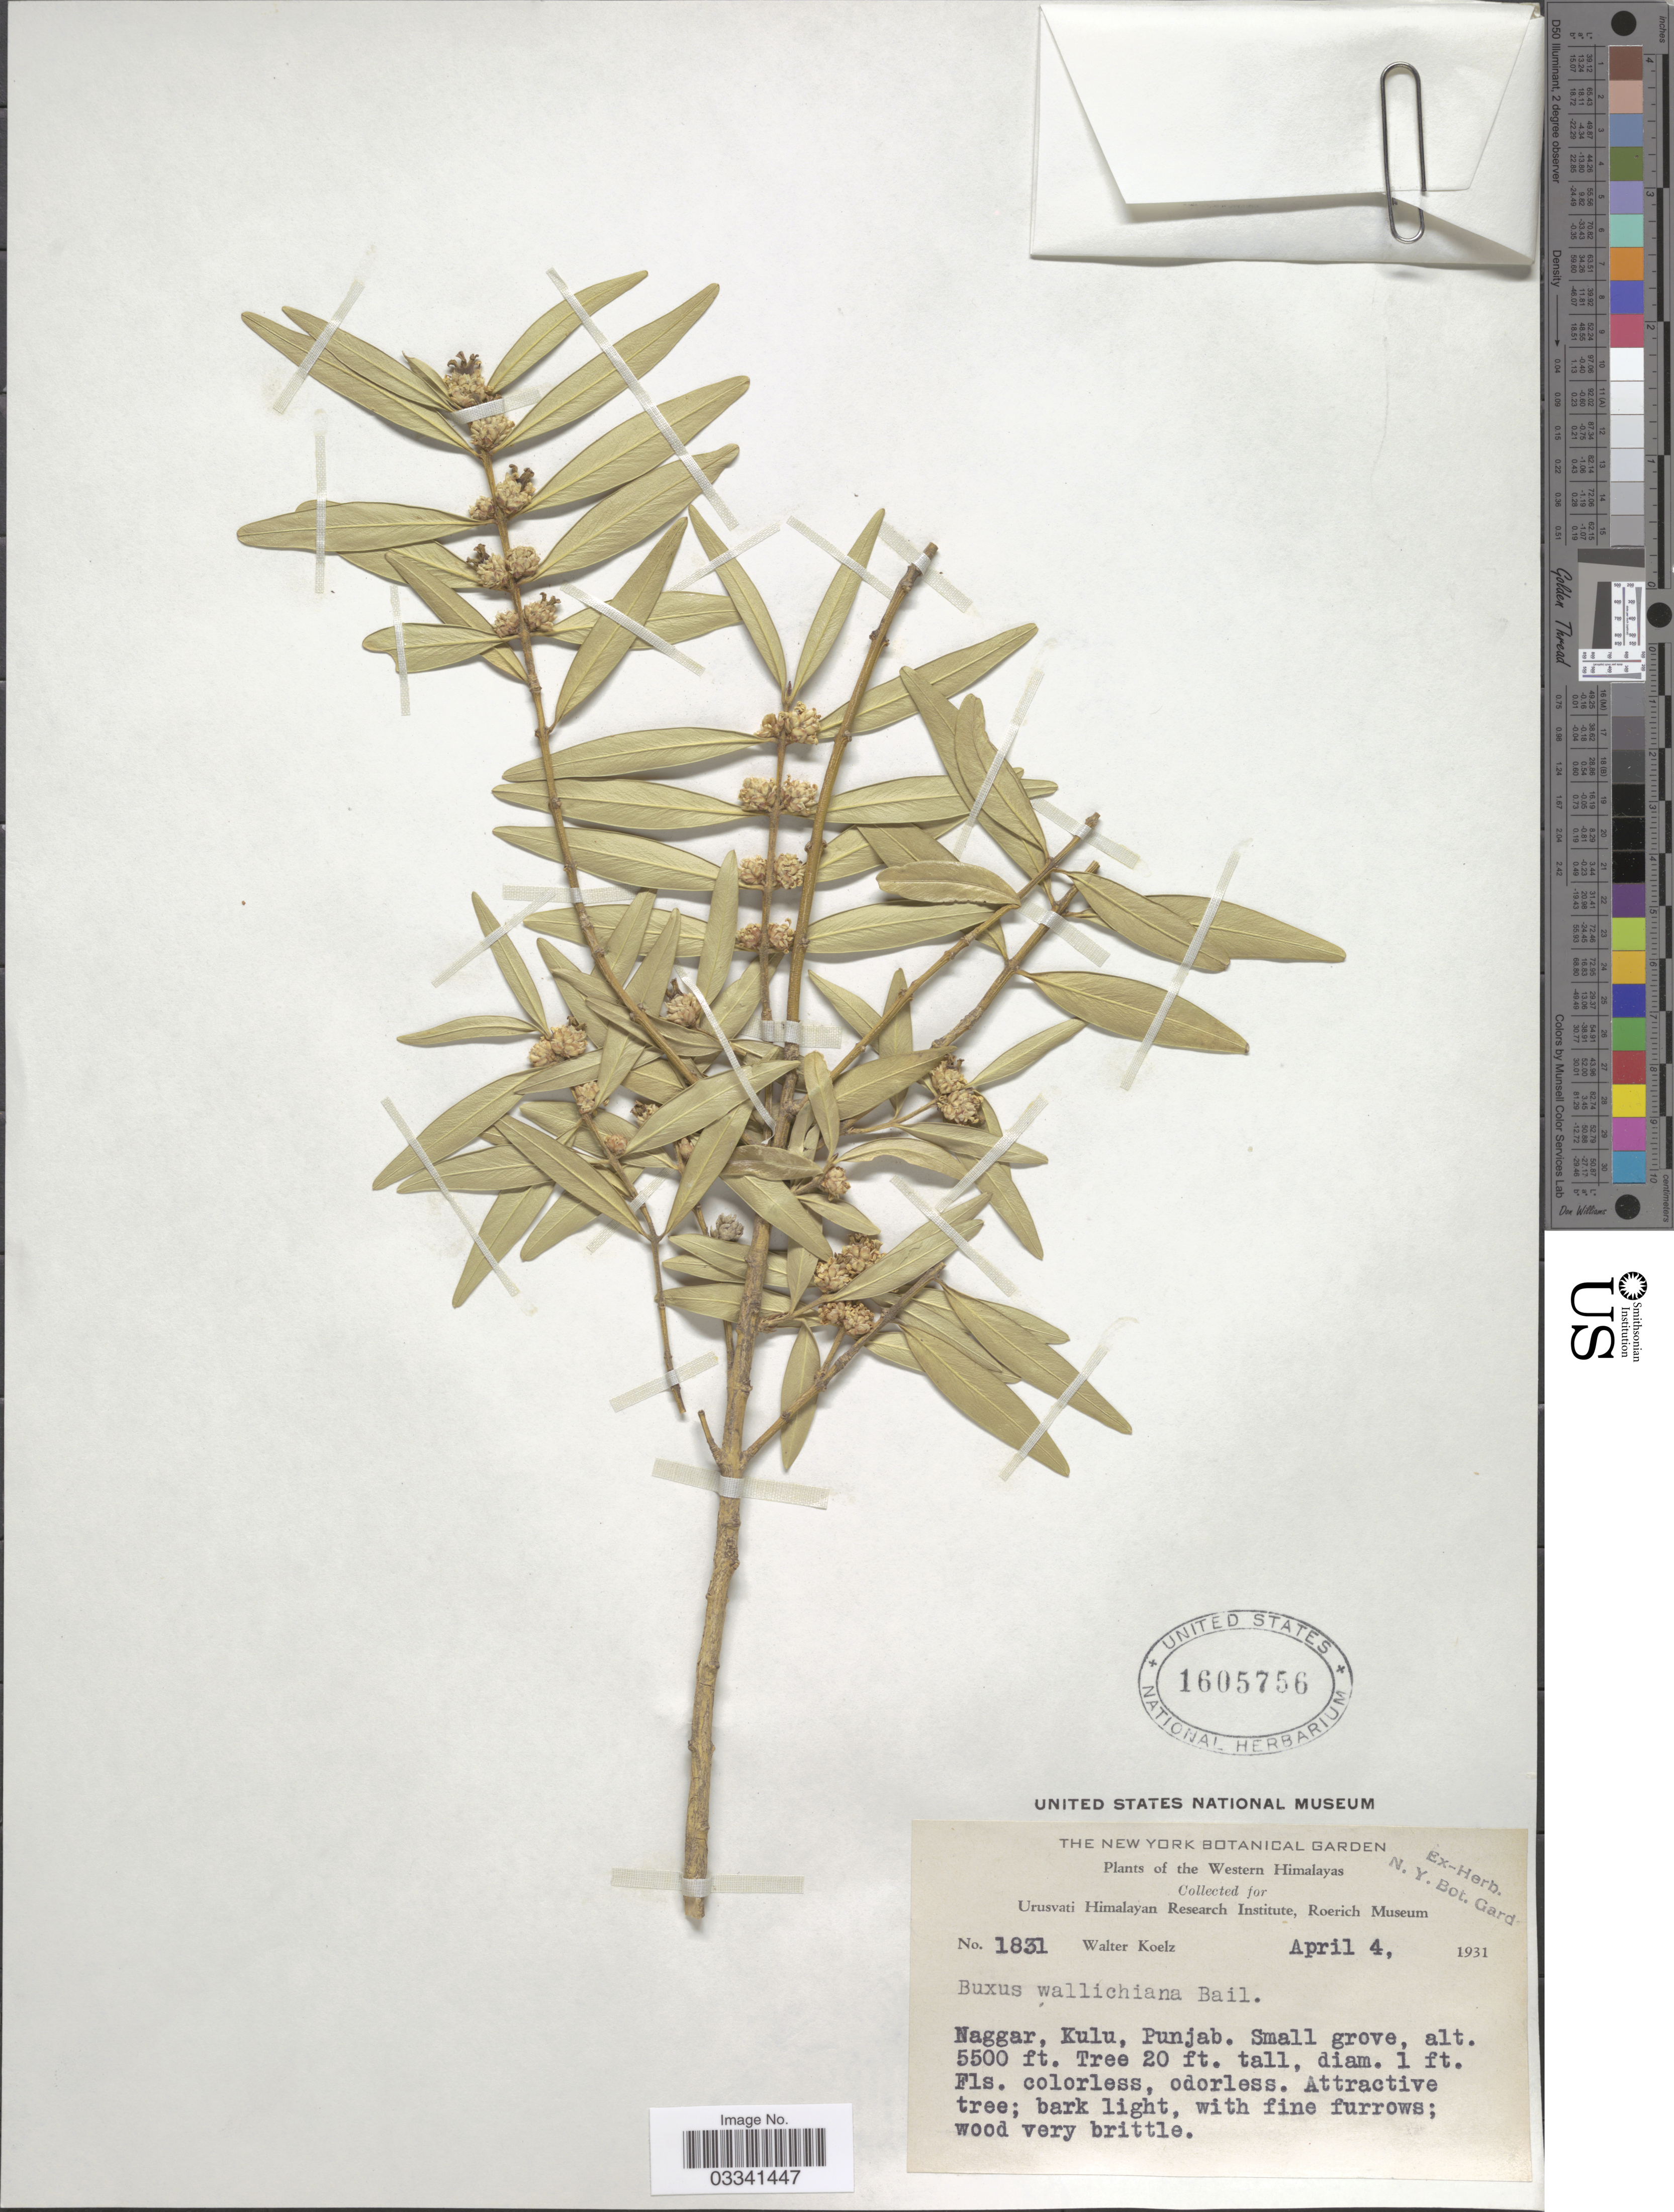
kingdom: Plantae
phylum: Tracheophyta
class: Magnoliopsida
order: Buxales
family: Buxaceae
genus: Buxus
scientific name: Buxus wallichiana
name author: Baill.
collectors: W. N. Koelz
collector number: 1831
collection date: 1931-04-04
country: India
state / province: Punjab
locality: Western Himalayas. Naggar, Kulu.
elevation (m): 1676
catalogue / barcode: US 1605756